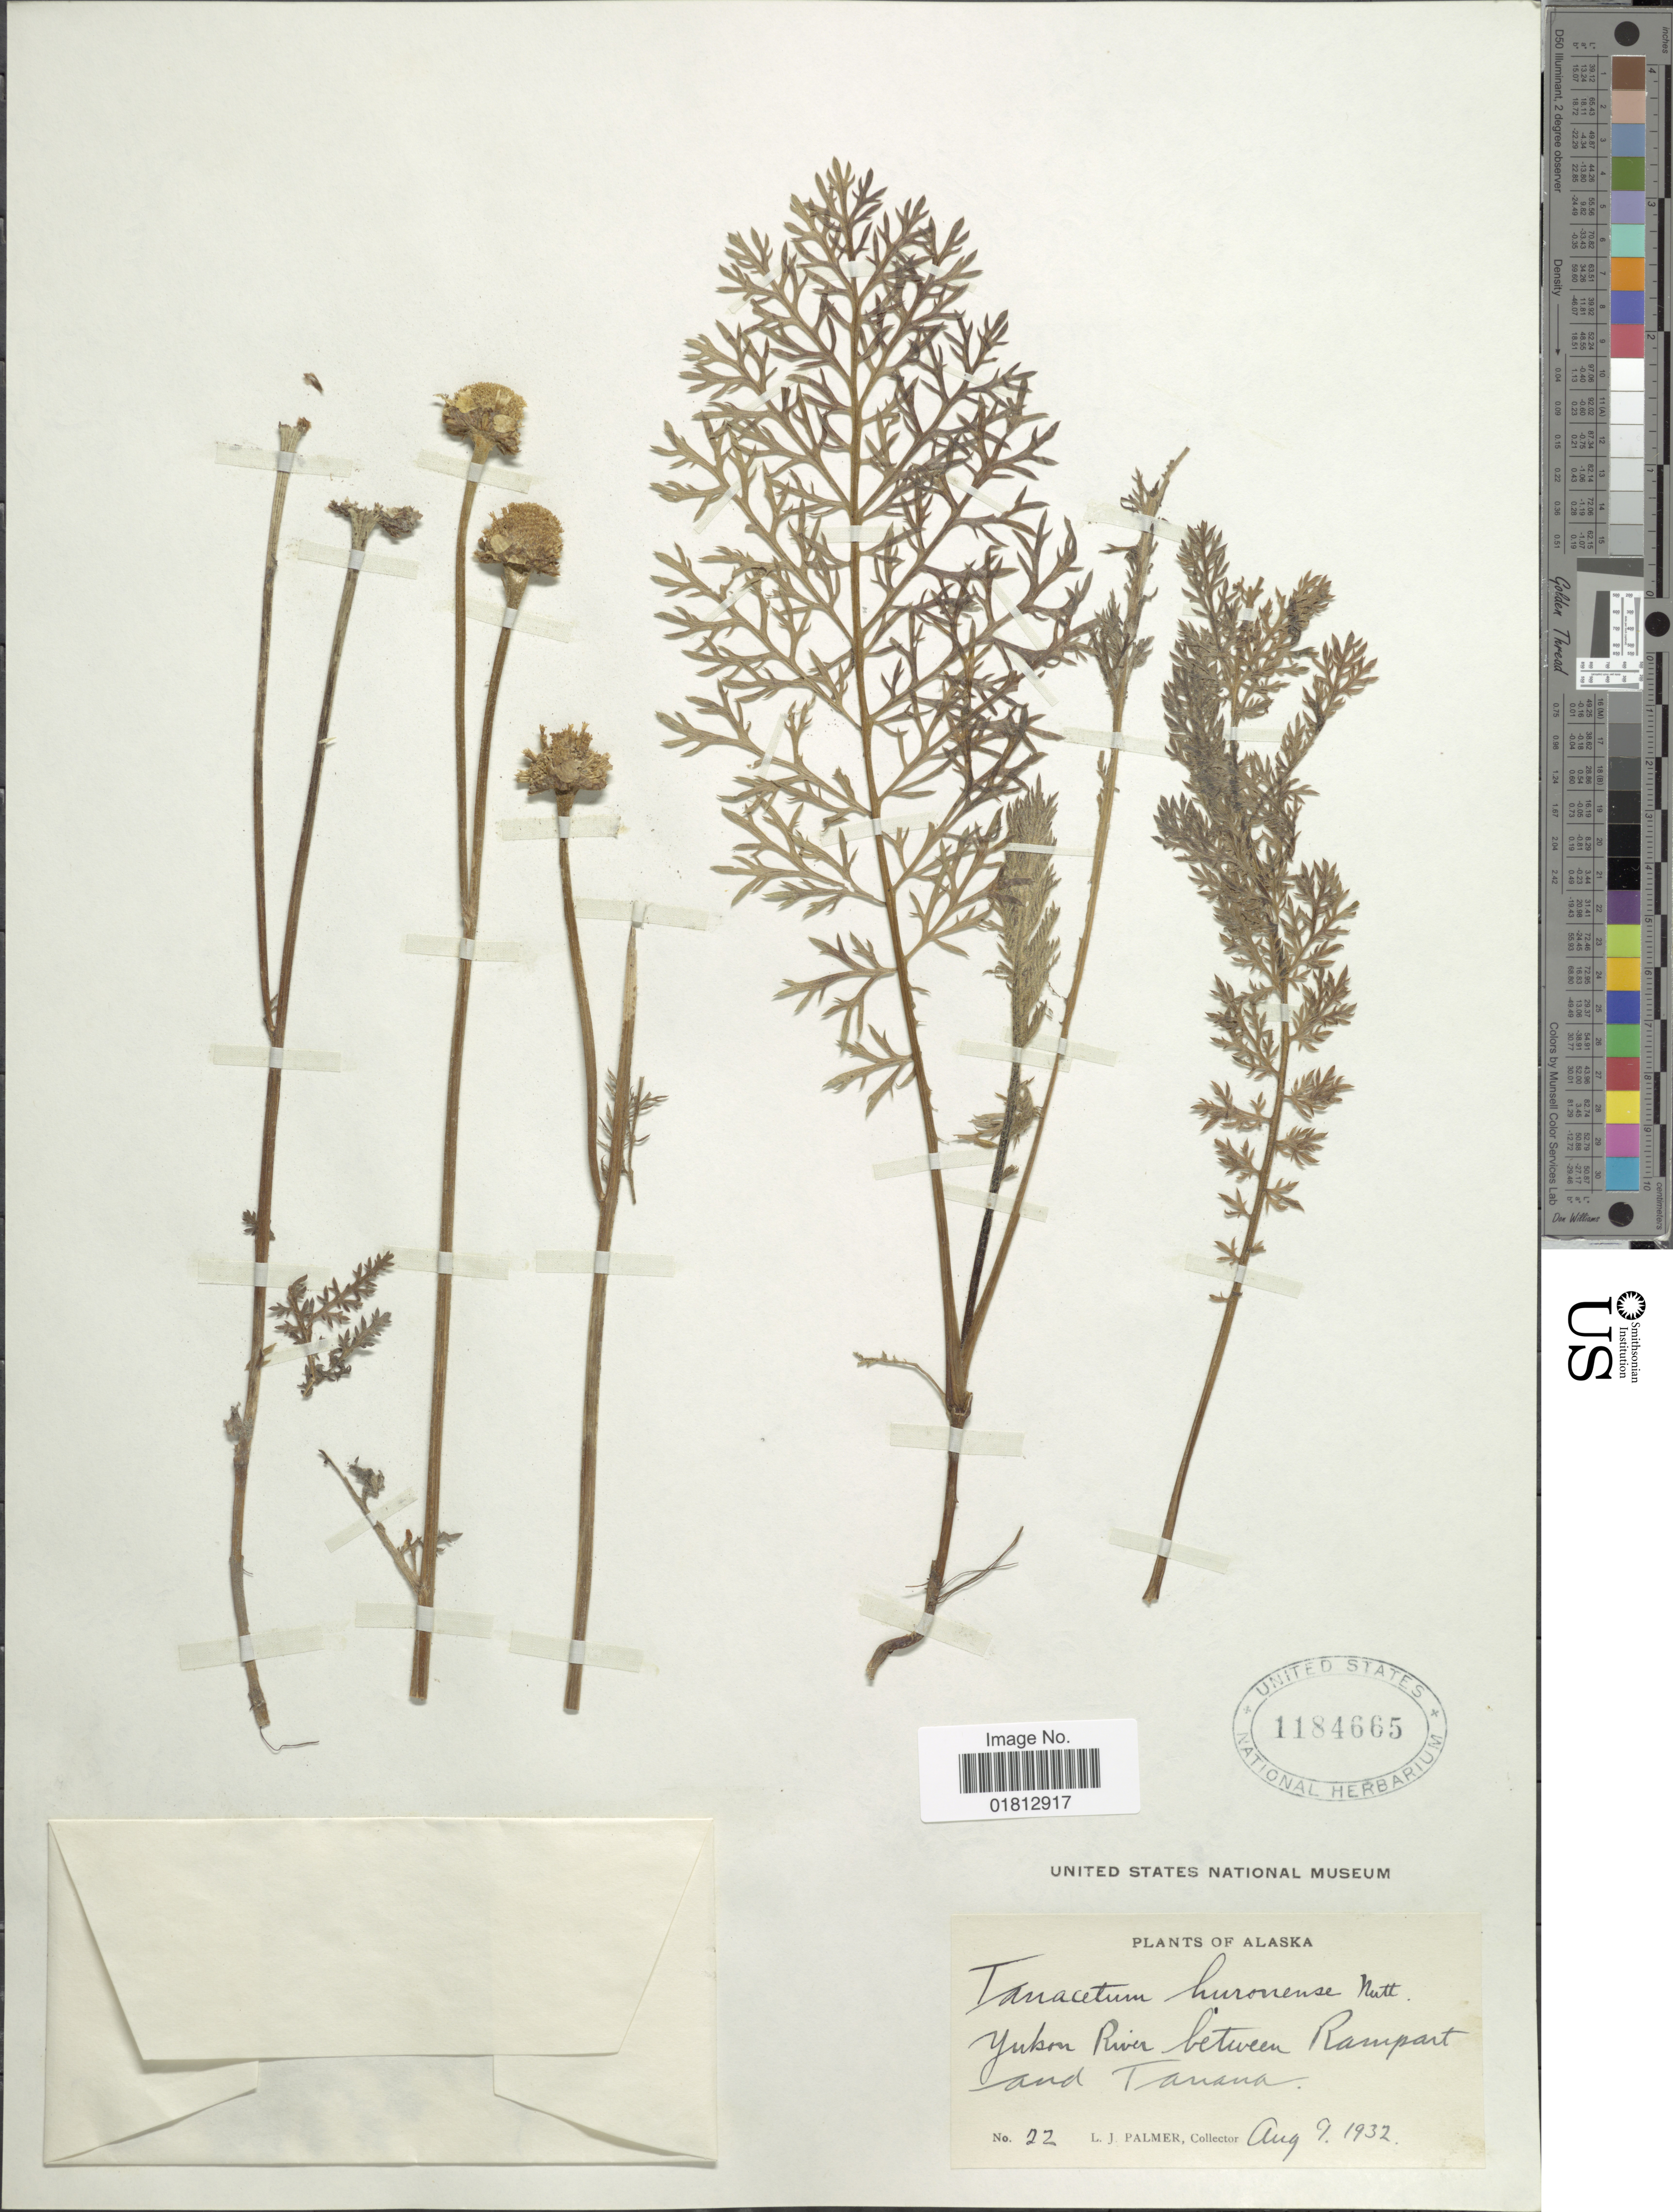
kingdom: Plantae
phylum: Tracheophyta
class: Magnoliopsida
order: Asterales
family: Asteraceae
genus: Tanacetum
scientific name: Tanacetum huronense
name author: Nutt.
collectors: L. J. Palmer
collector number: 22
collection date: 1932-08-09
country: United States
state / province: Alaska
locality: Yukon River between Rampart and Tanana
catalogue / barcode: US 1184665